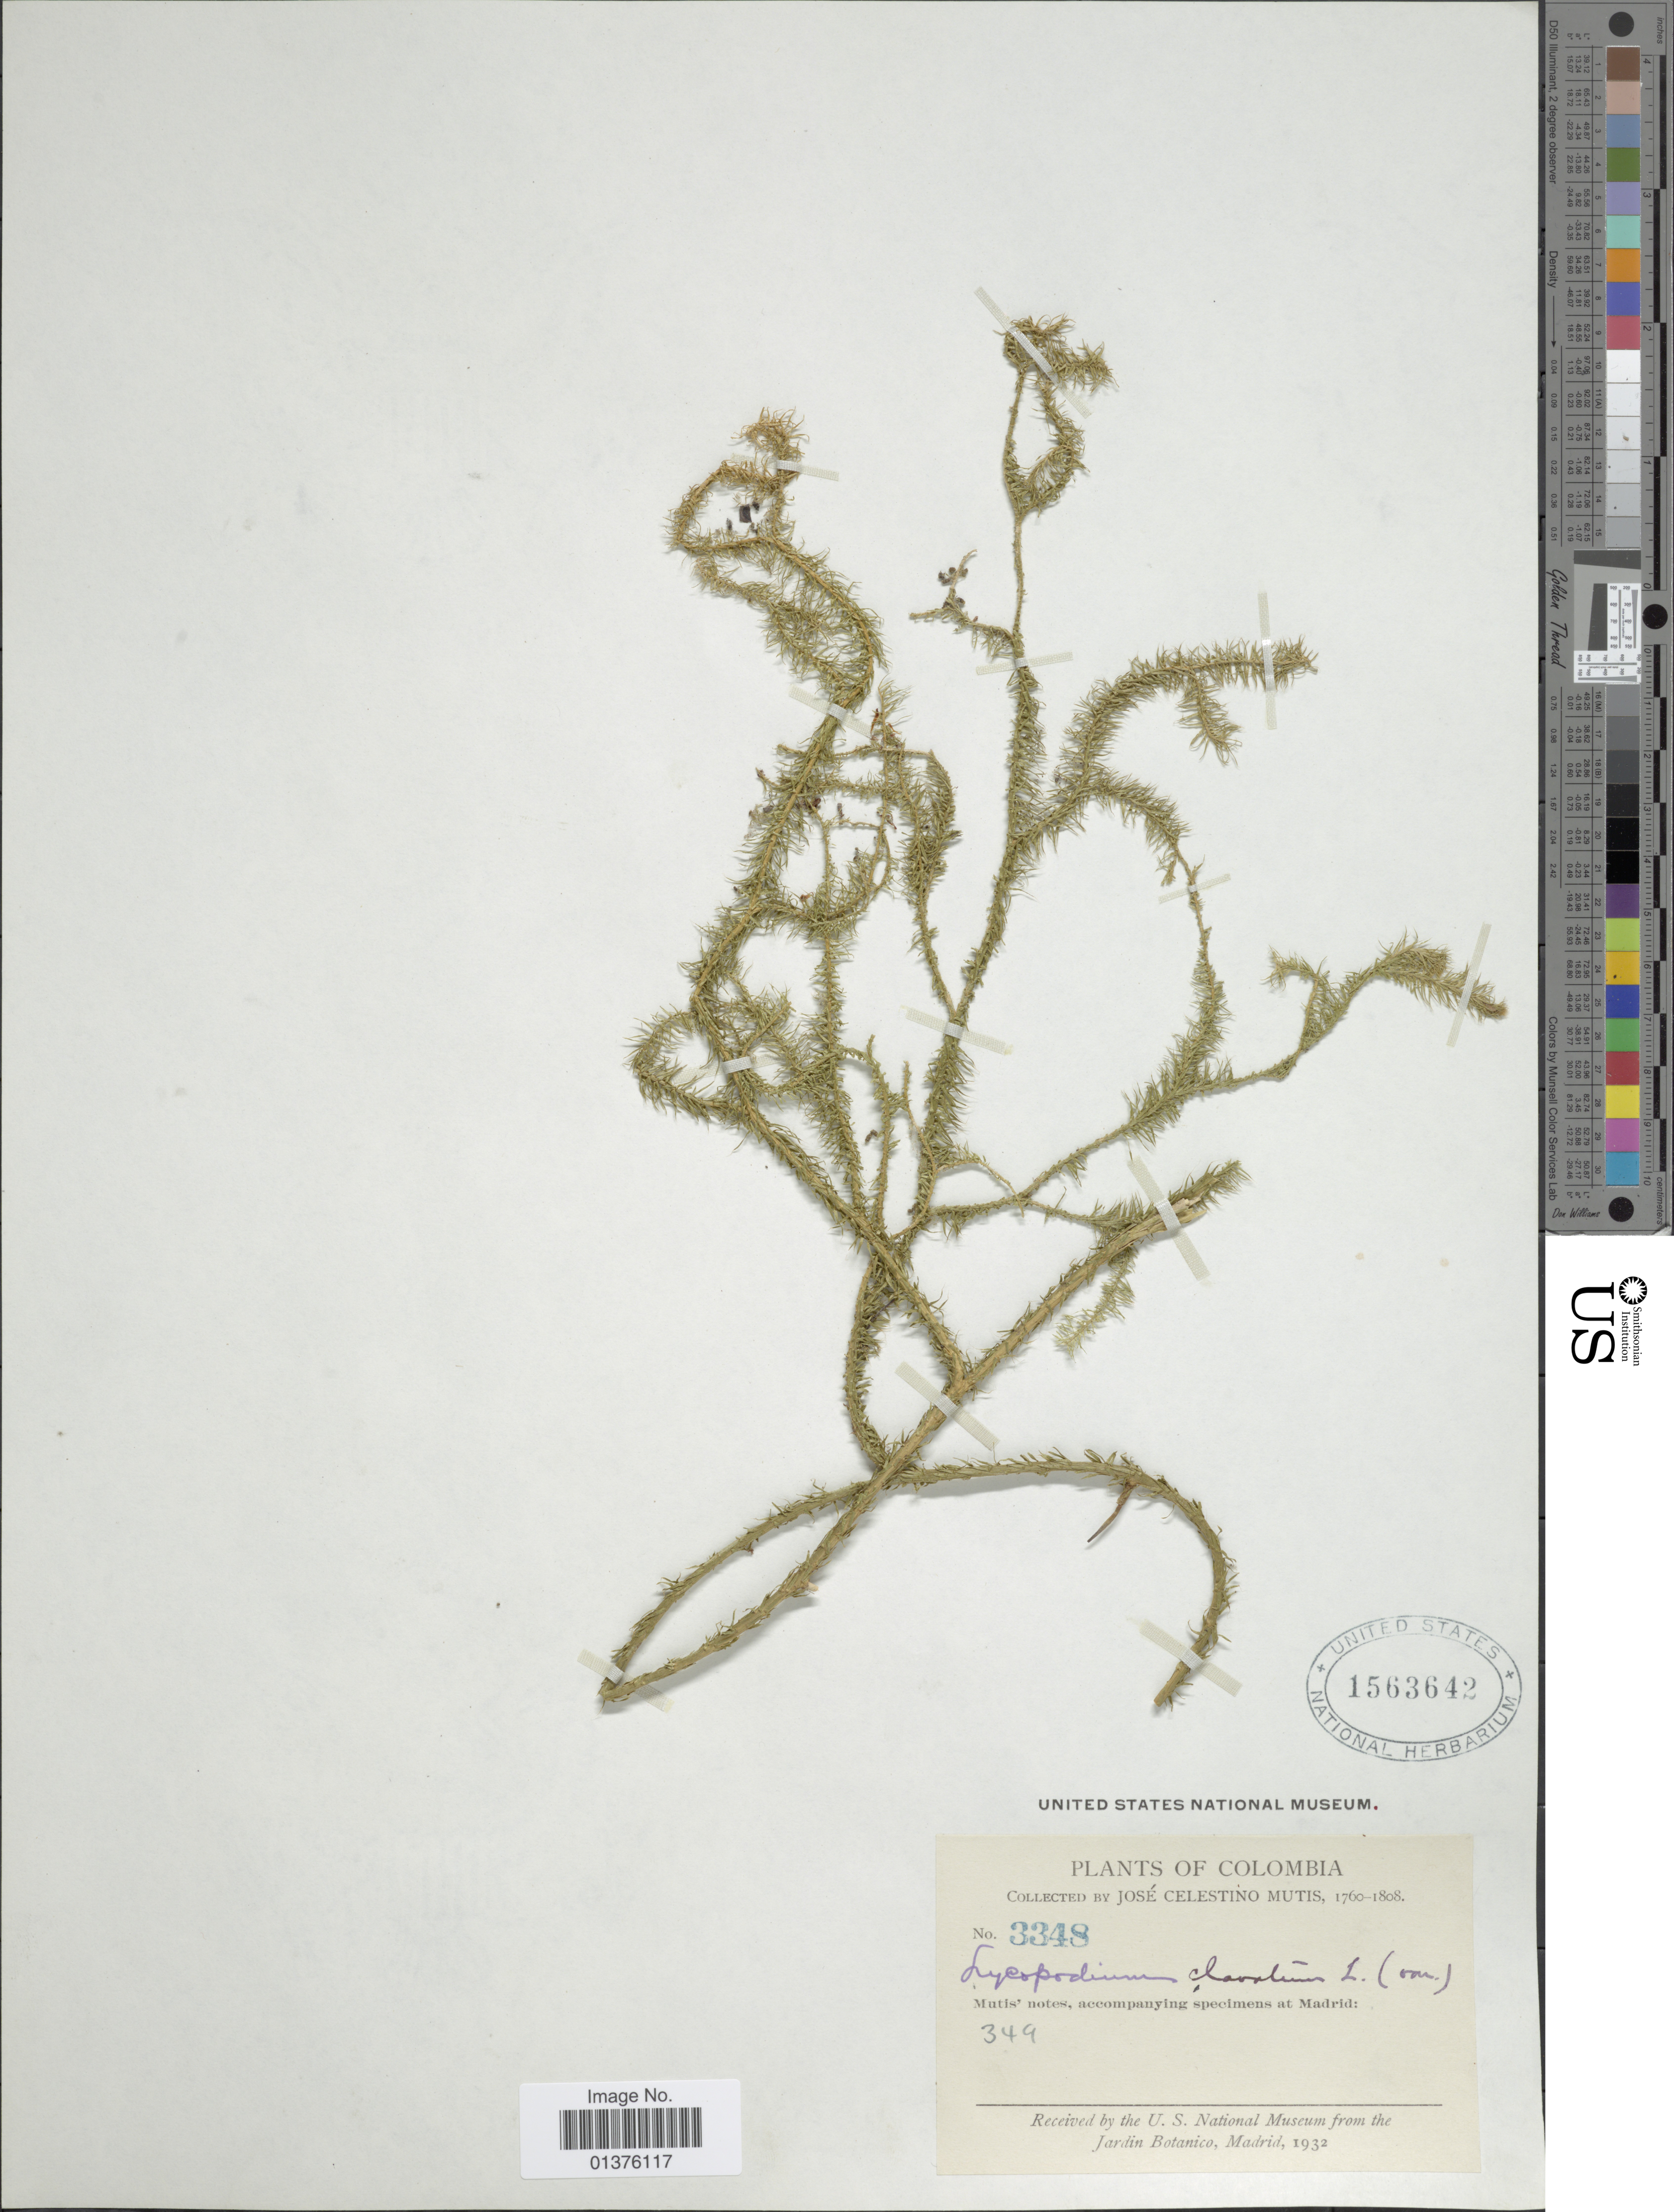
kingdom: Plantae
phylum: Tracheophyta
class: Lycopodiopsida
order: Lycopodiales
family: Lycopodiaceae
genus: Lycopodium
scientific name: Lycopodium clavatum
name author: L.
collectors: J. C. B. Mutis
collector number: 3348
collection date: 1760/1808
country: Colombia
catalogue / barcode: US 1563642